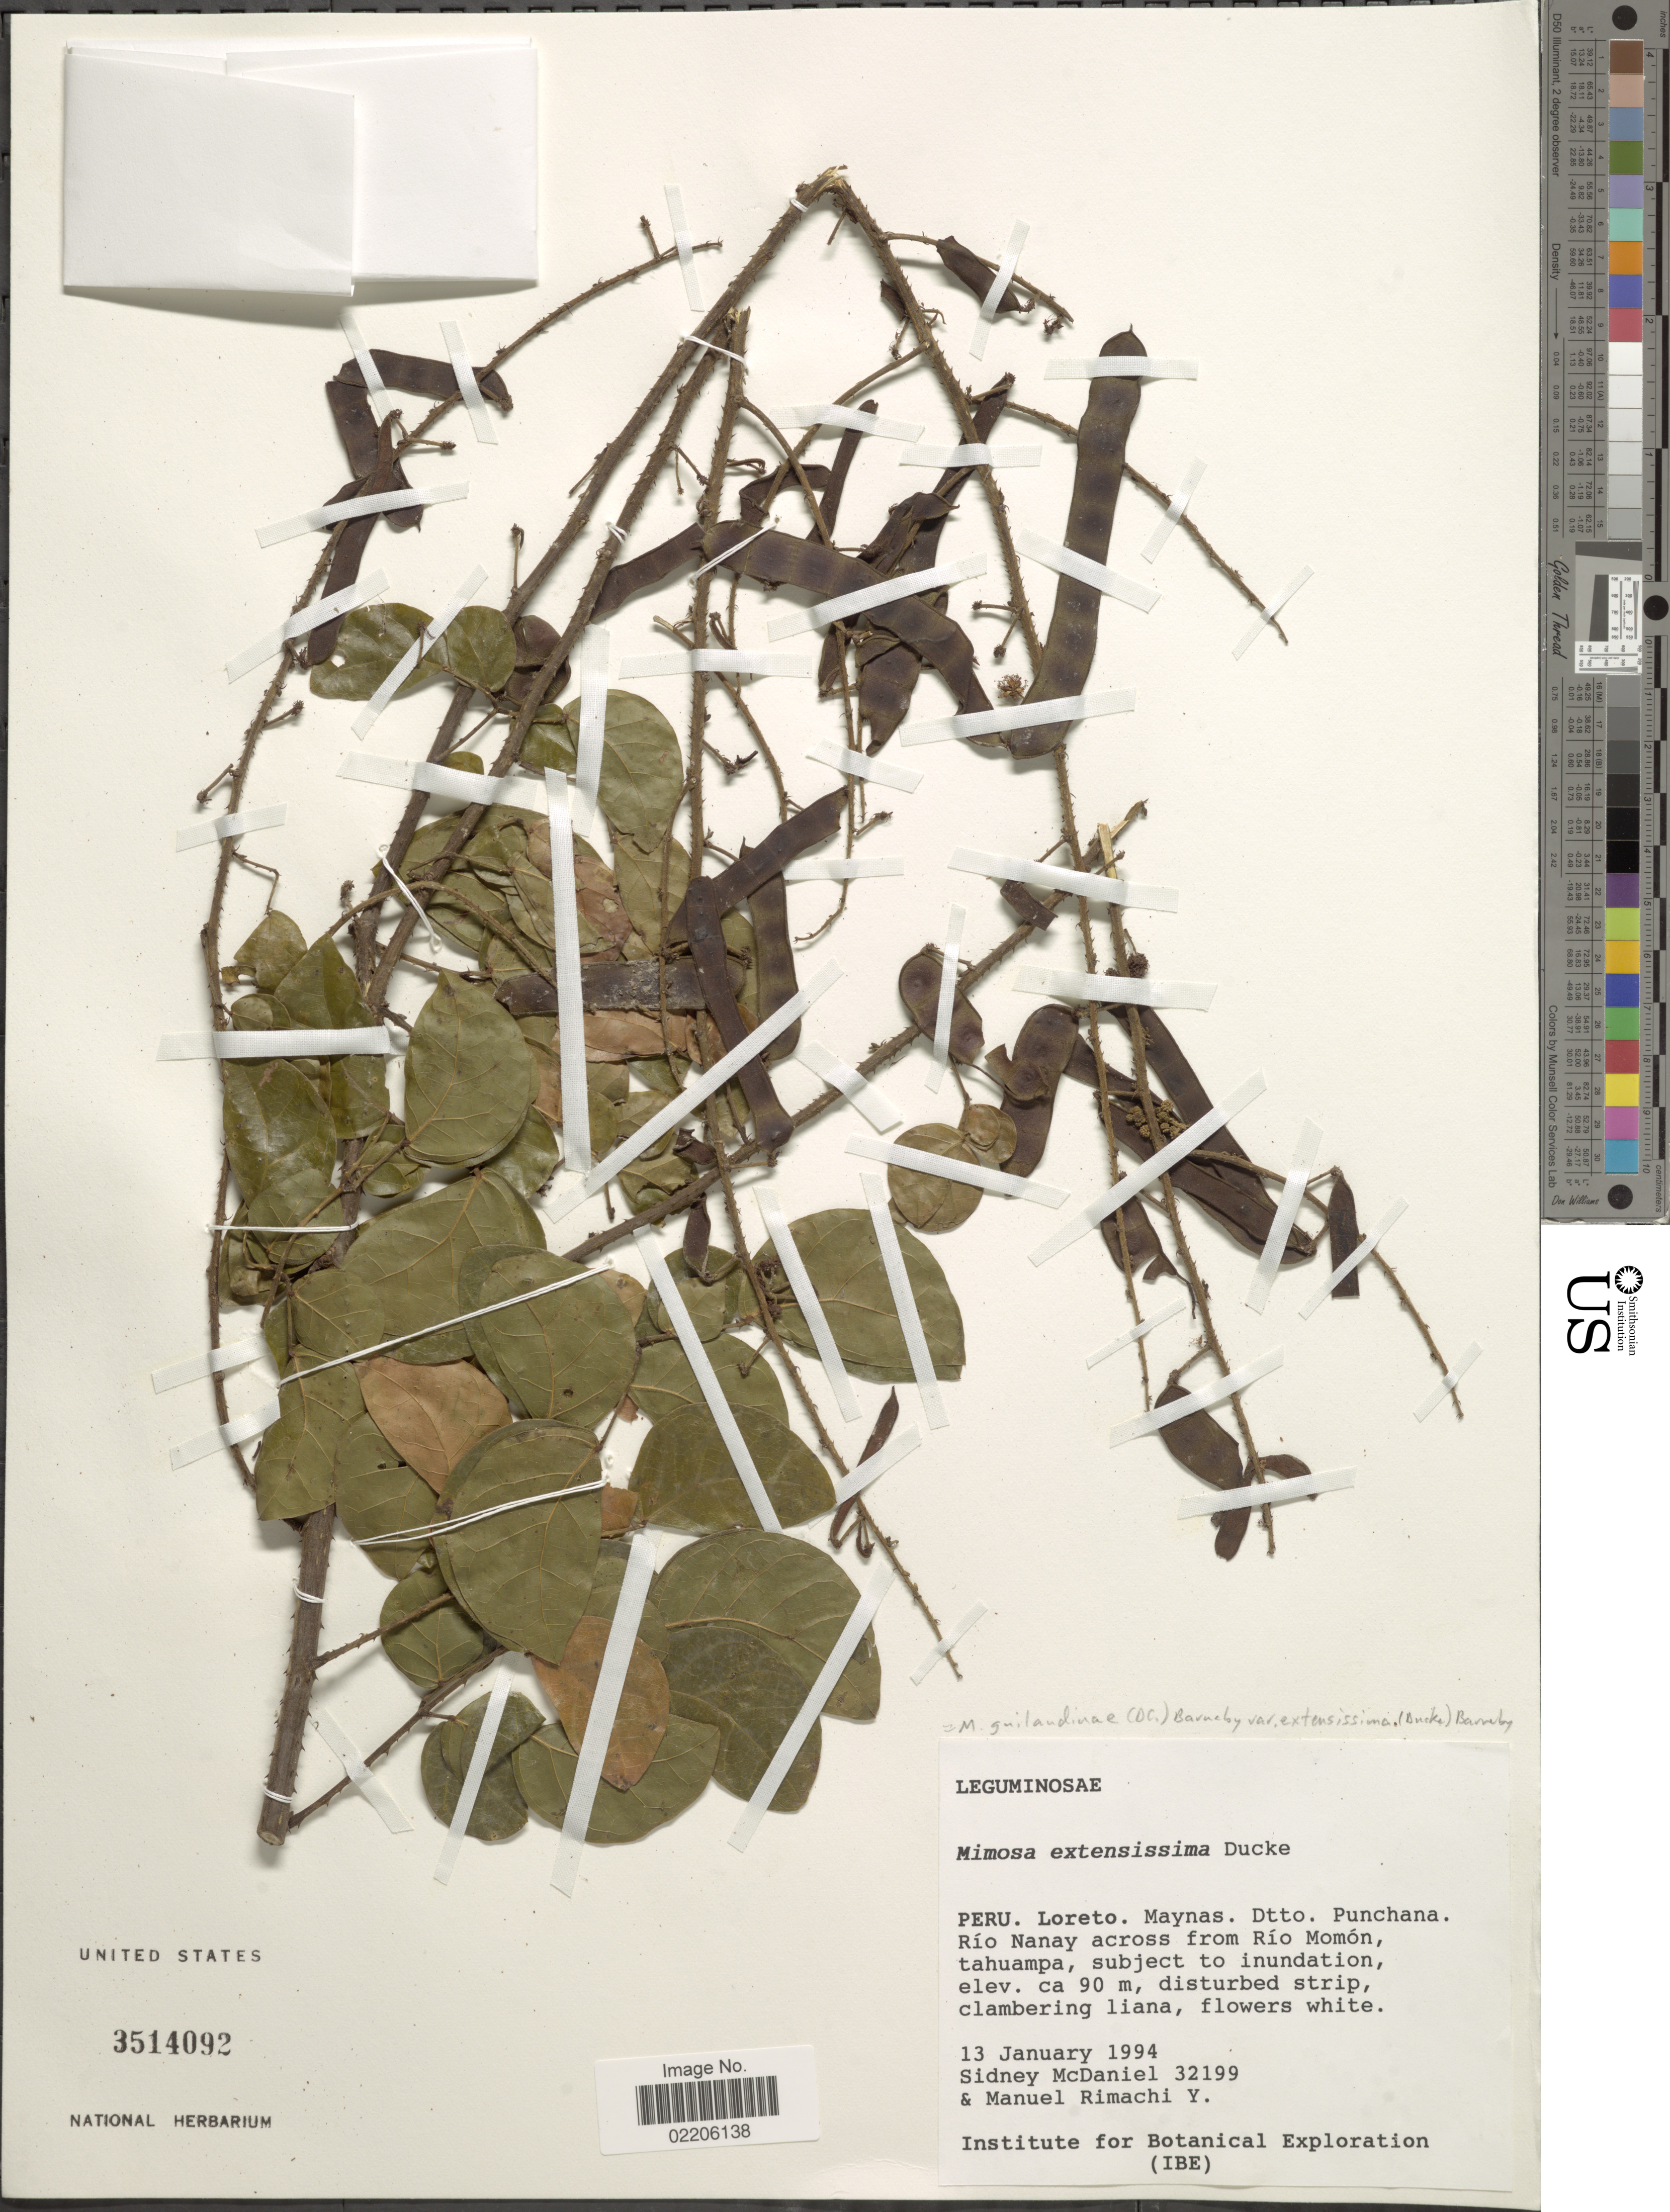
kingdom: Plantae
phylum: Tracheophyta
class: Magnoliopsida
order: Fabales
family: Fabaceae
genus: Mimosa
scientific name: Mimosa guilandinae var. extensissima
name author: (Ducke) Barneby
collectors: S. McDaniel & M. Rimachi Y.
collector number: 32199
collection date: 1994-01-13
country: Peru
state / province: Loreto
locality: Maynas. Dtto. Punchana. Rio Nanay across from Rio Momom, tahuampa, subject to inundation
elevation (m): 90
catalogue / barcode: US 3514092